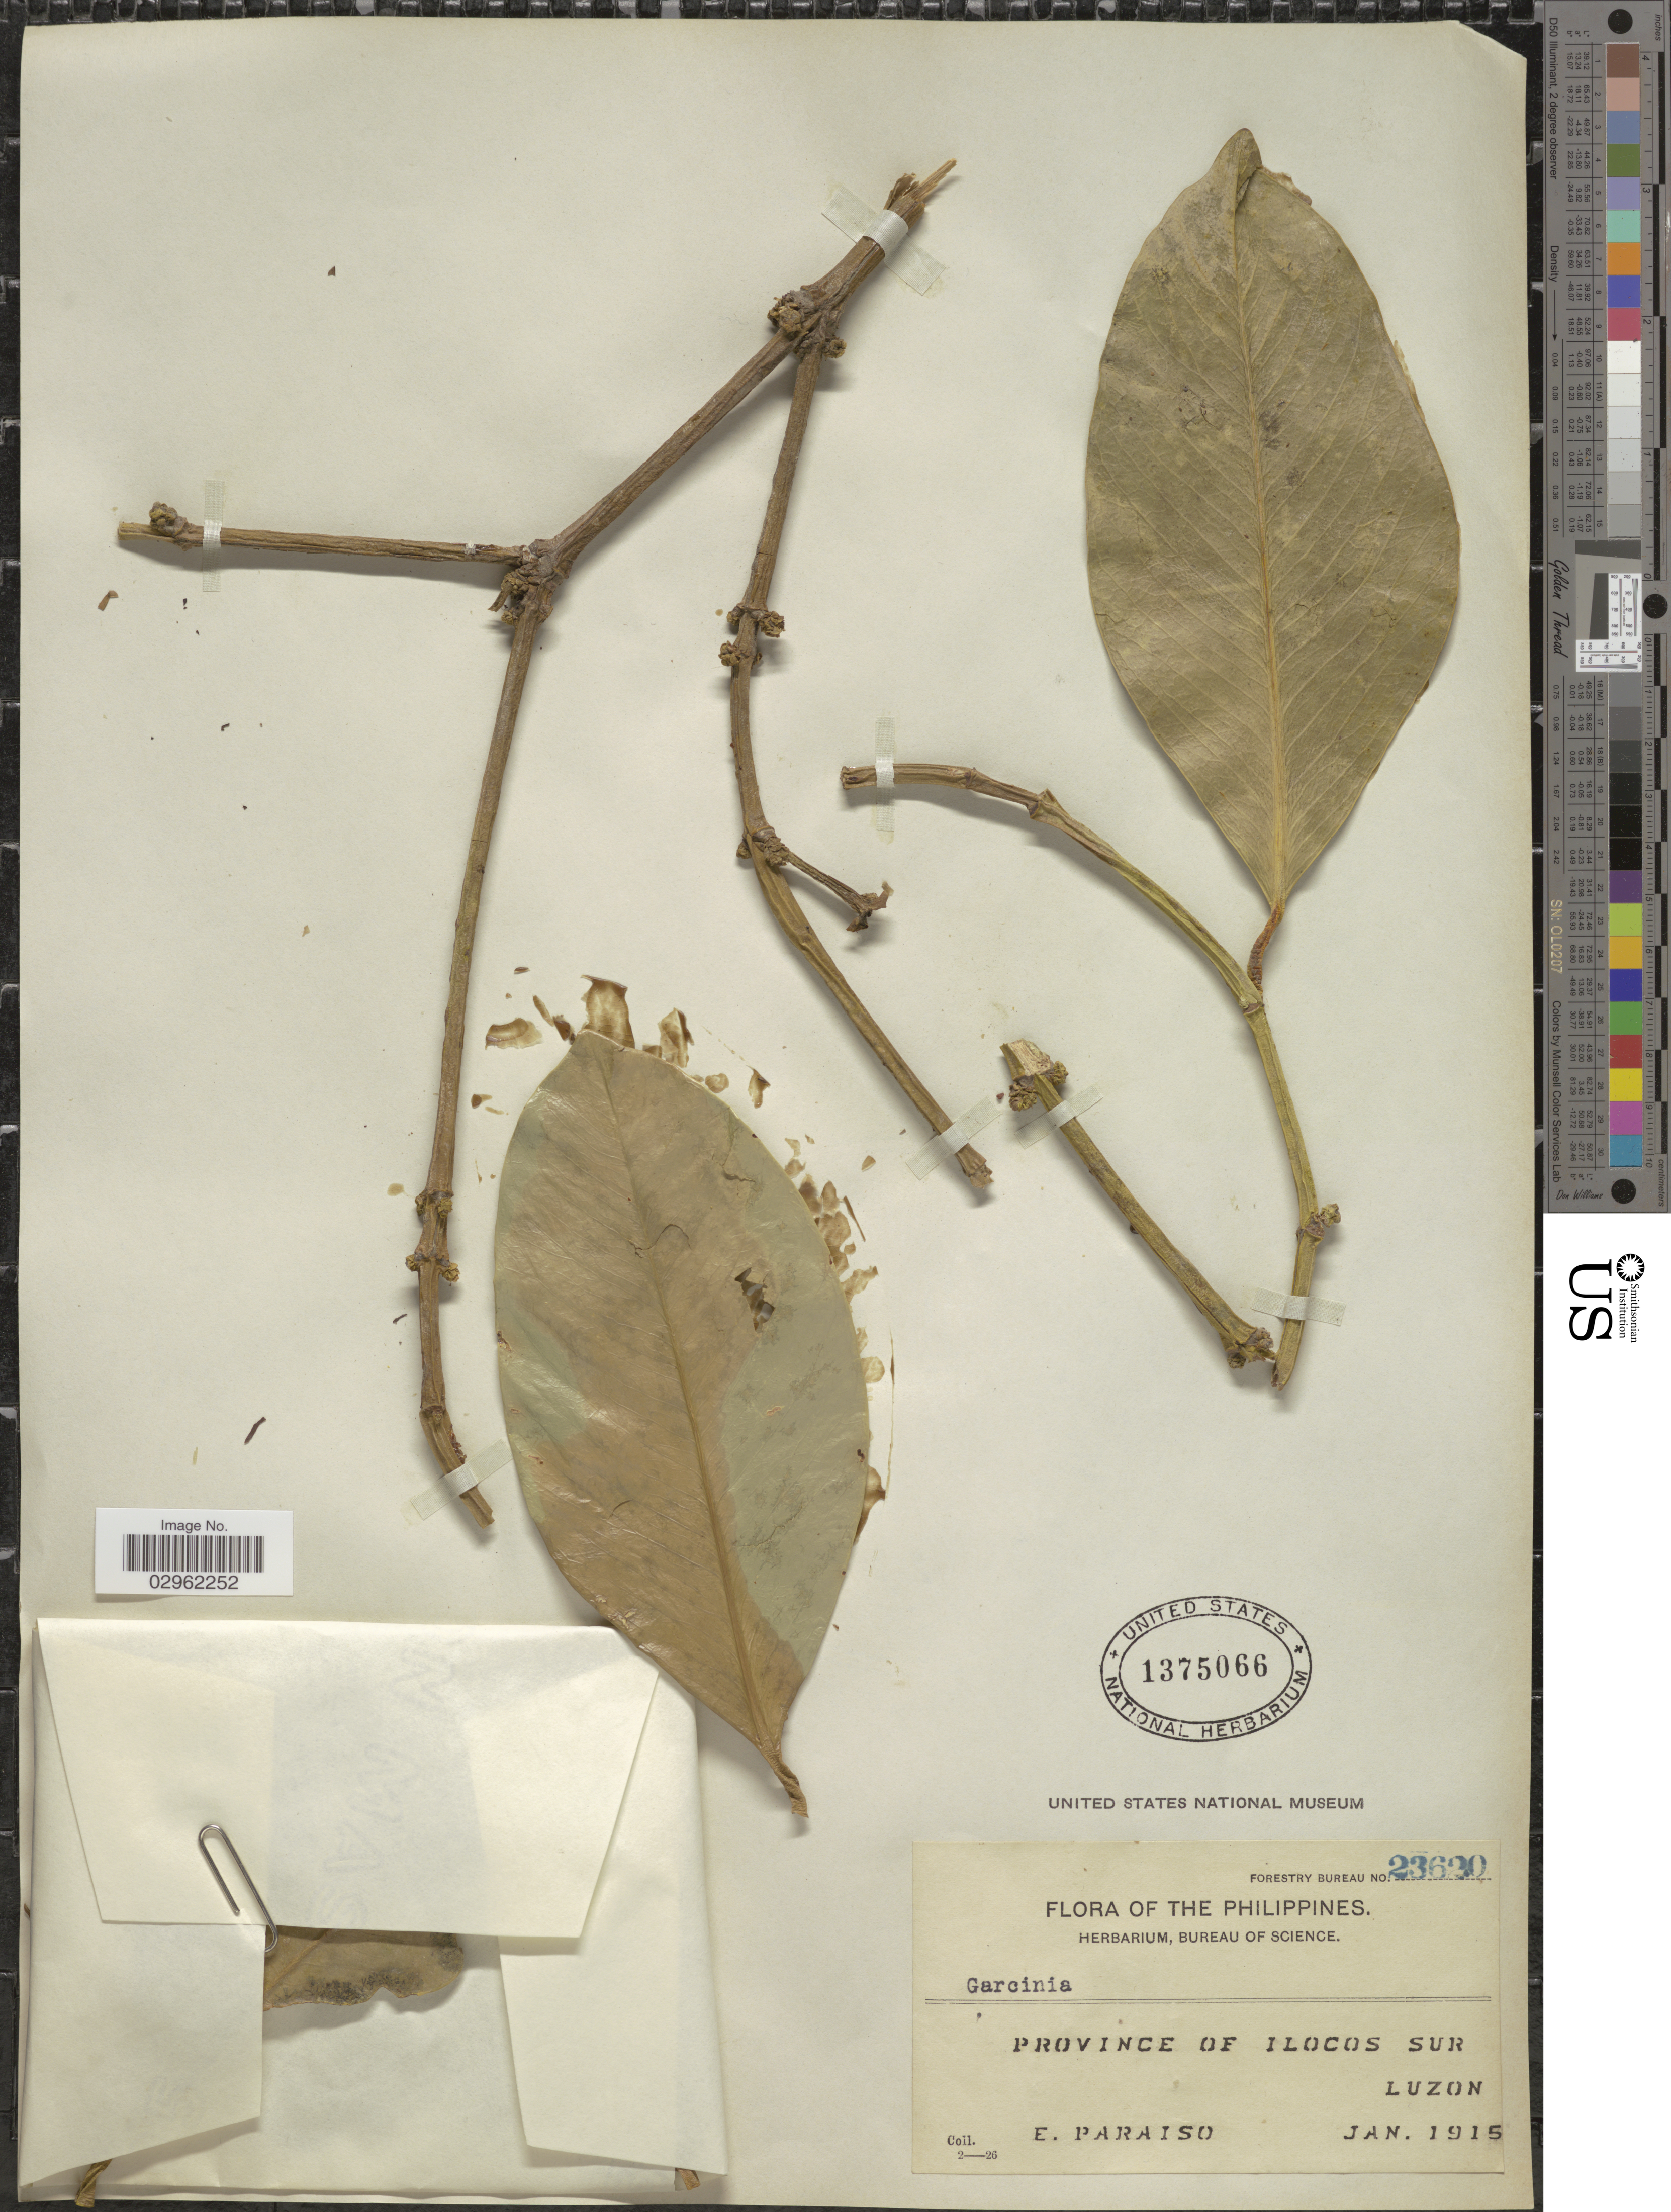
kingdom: Plantae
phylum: Tracheophyta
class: Magnoliopsida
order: Malpighiales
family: Clusiaceae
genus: Garcinia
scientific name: Garcinia sp.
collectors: E. Paraiso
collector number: Forestry Bureau 23620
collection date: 1915-01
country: Philippines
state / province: Ilocos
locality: Province of Ilocos Sur, Luzon.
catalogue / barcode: US 1375066